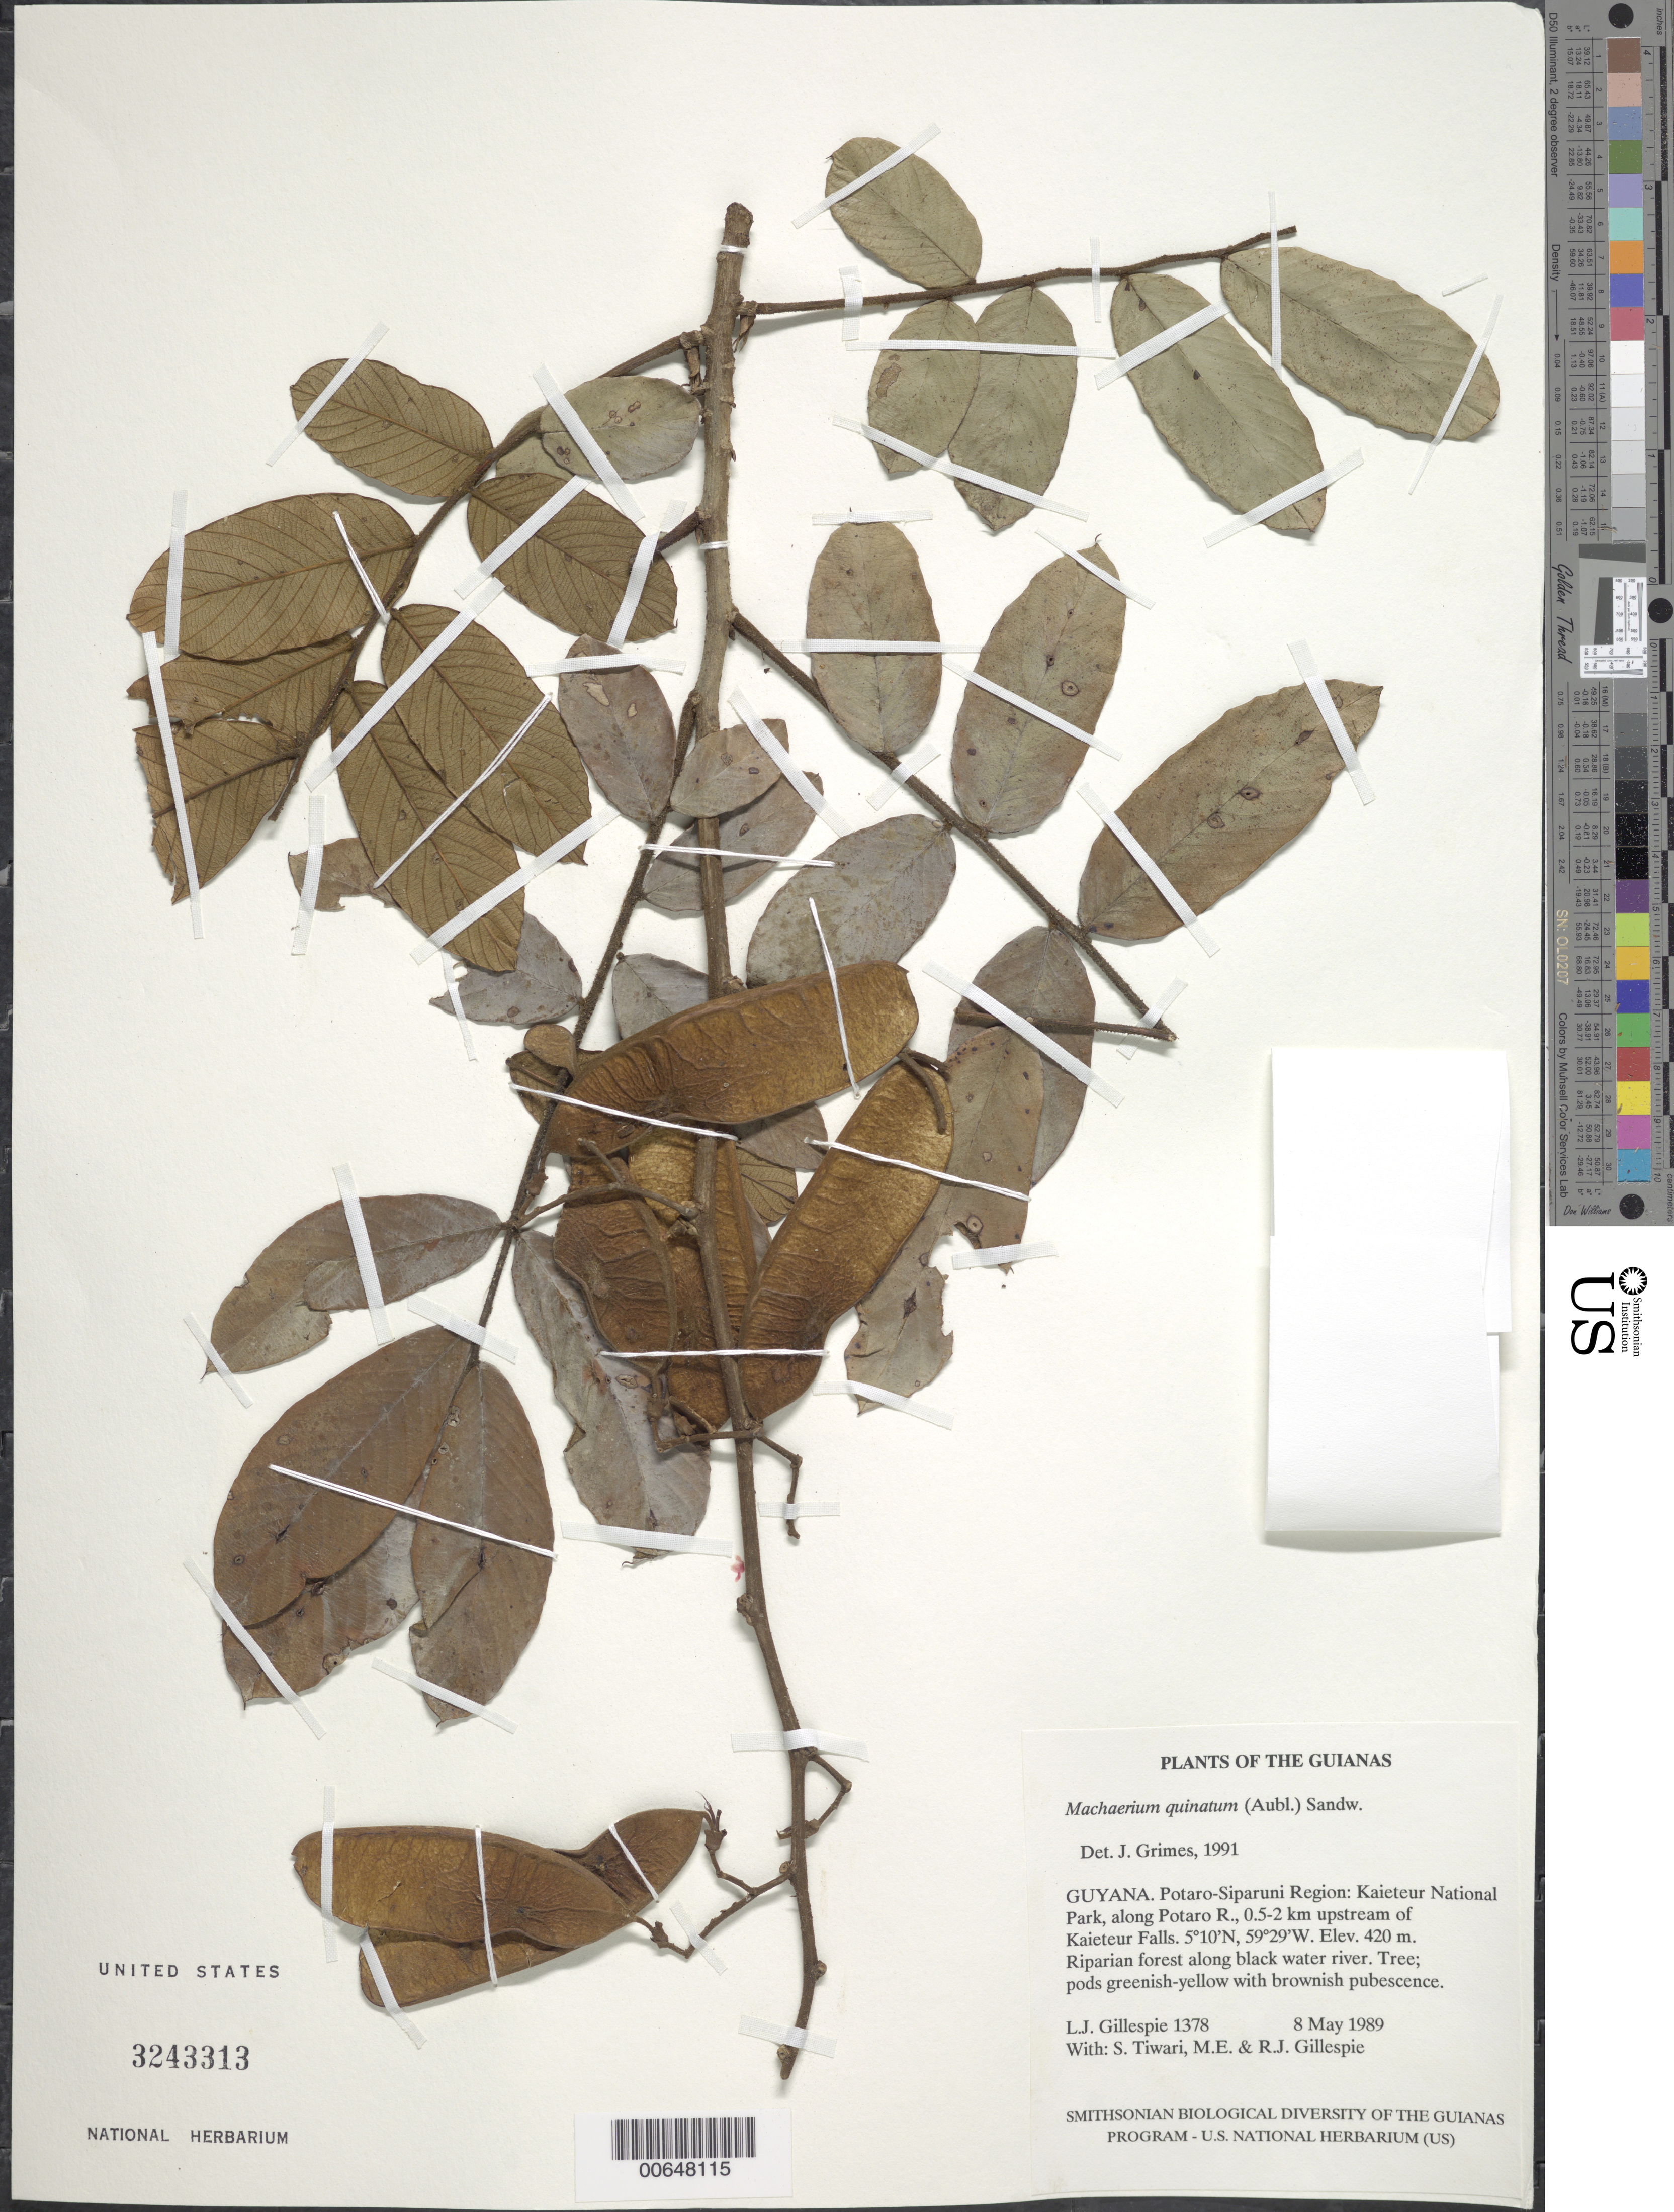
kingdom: Plantae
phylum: Tracheophyta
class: Magnoliopsida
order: Fabales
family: Fabaceae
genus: Machaerium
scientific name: Machaerium quinatum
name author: (Aubl.) Sandwith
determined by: Grimes, J.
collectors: L. J. Gillespie, S. Tiwari, M. Gillespie & R. Gillespie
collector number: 1378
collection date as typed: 8 May 1989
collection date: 1989-05-08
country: Guyana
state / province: Potaro-Siparuni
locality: Kaieteur National Park, along Potaro R., 0.5-2 km upstream of Kaieteur Falls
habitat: Riparian forest along black water river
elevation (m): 420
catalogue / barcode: US 3243313